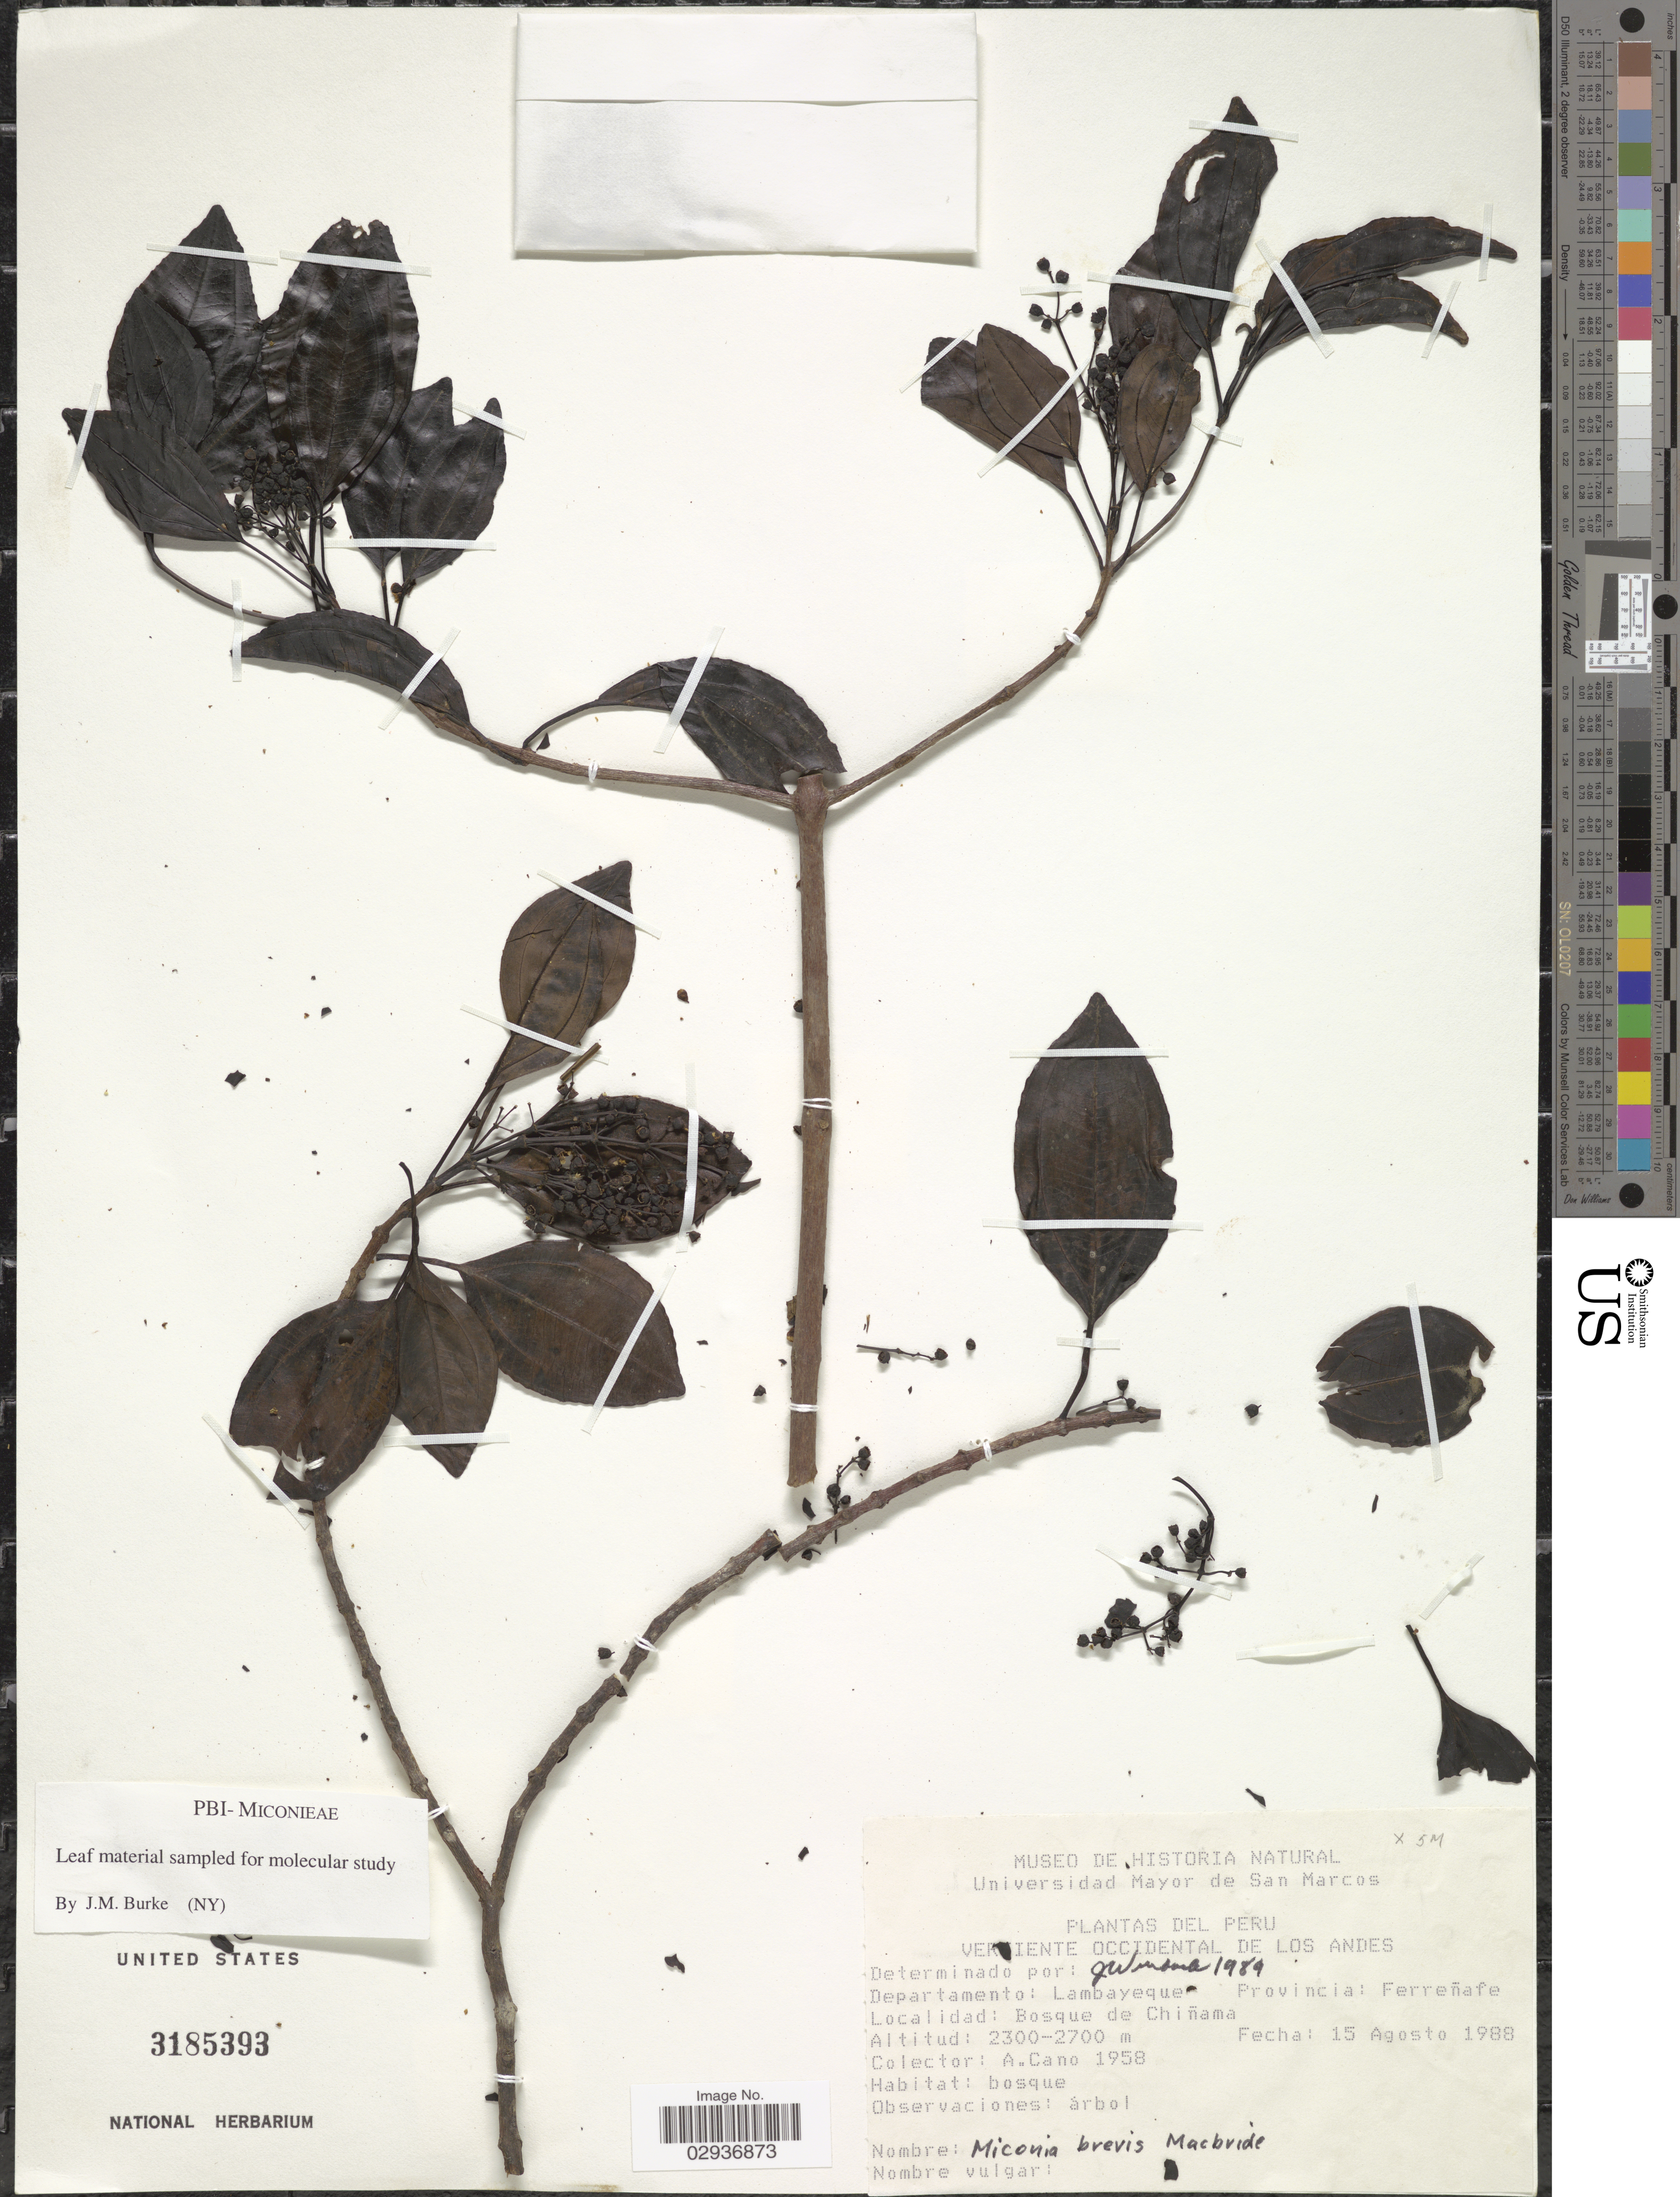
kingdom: Plantae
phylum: Tracheophyta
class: Magnoliopsida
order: Myrtales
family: Melastomataceae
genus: Miconia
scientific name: Miconia brevis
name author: J.F. Macbr.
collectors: A. Cano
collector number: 1958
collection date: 1988-08-15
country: Peru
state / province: Lambayeque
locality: Veriente occidental de los Andes. Departamento: Lambayeque. Provincia: Ferreñafe. Bosque de Chiñama.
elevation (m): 2300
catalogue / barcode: US 3185393